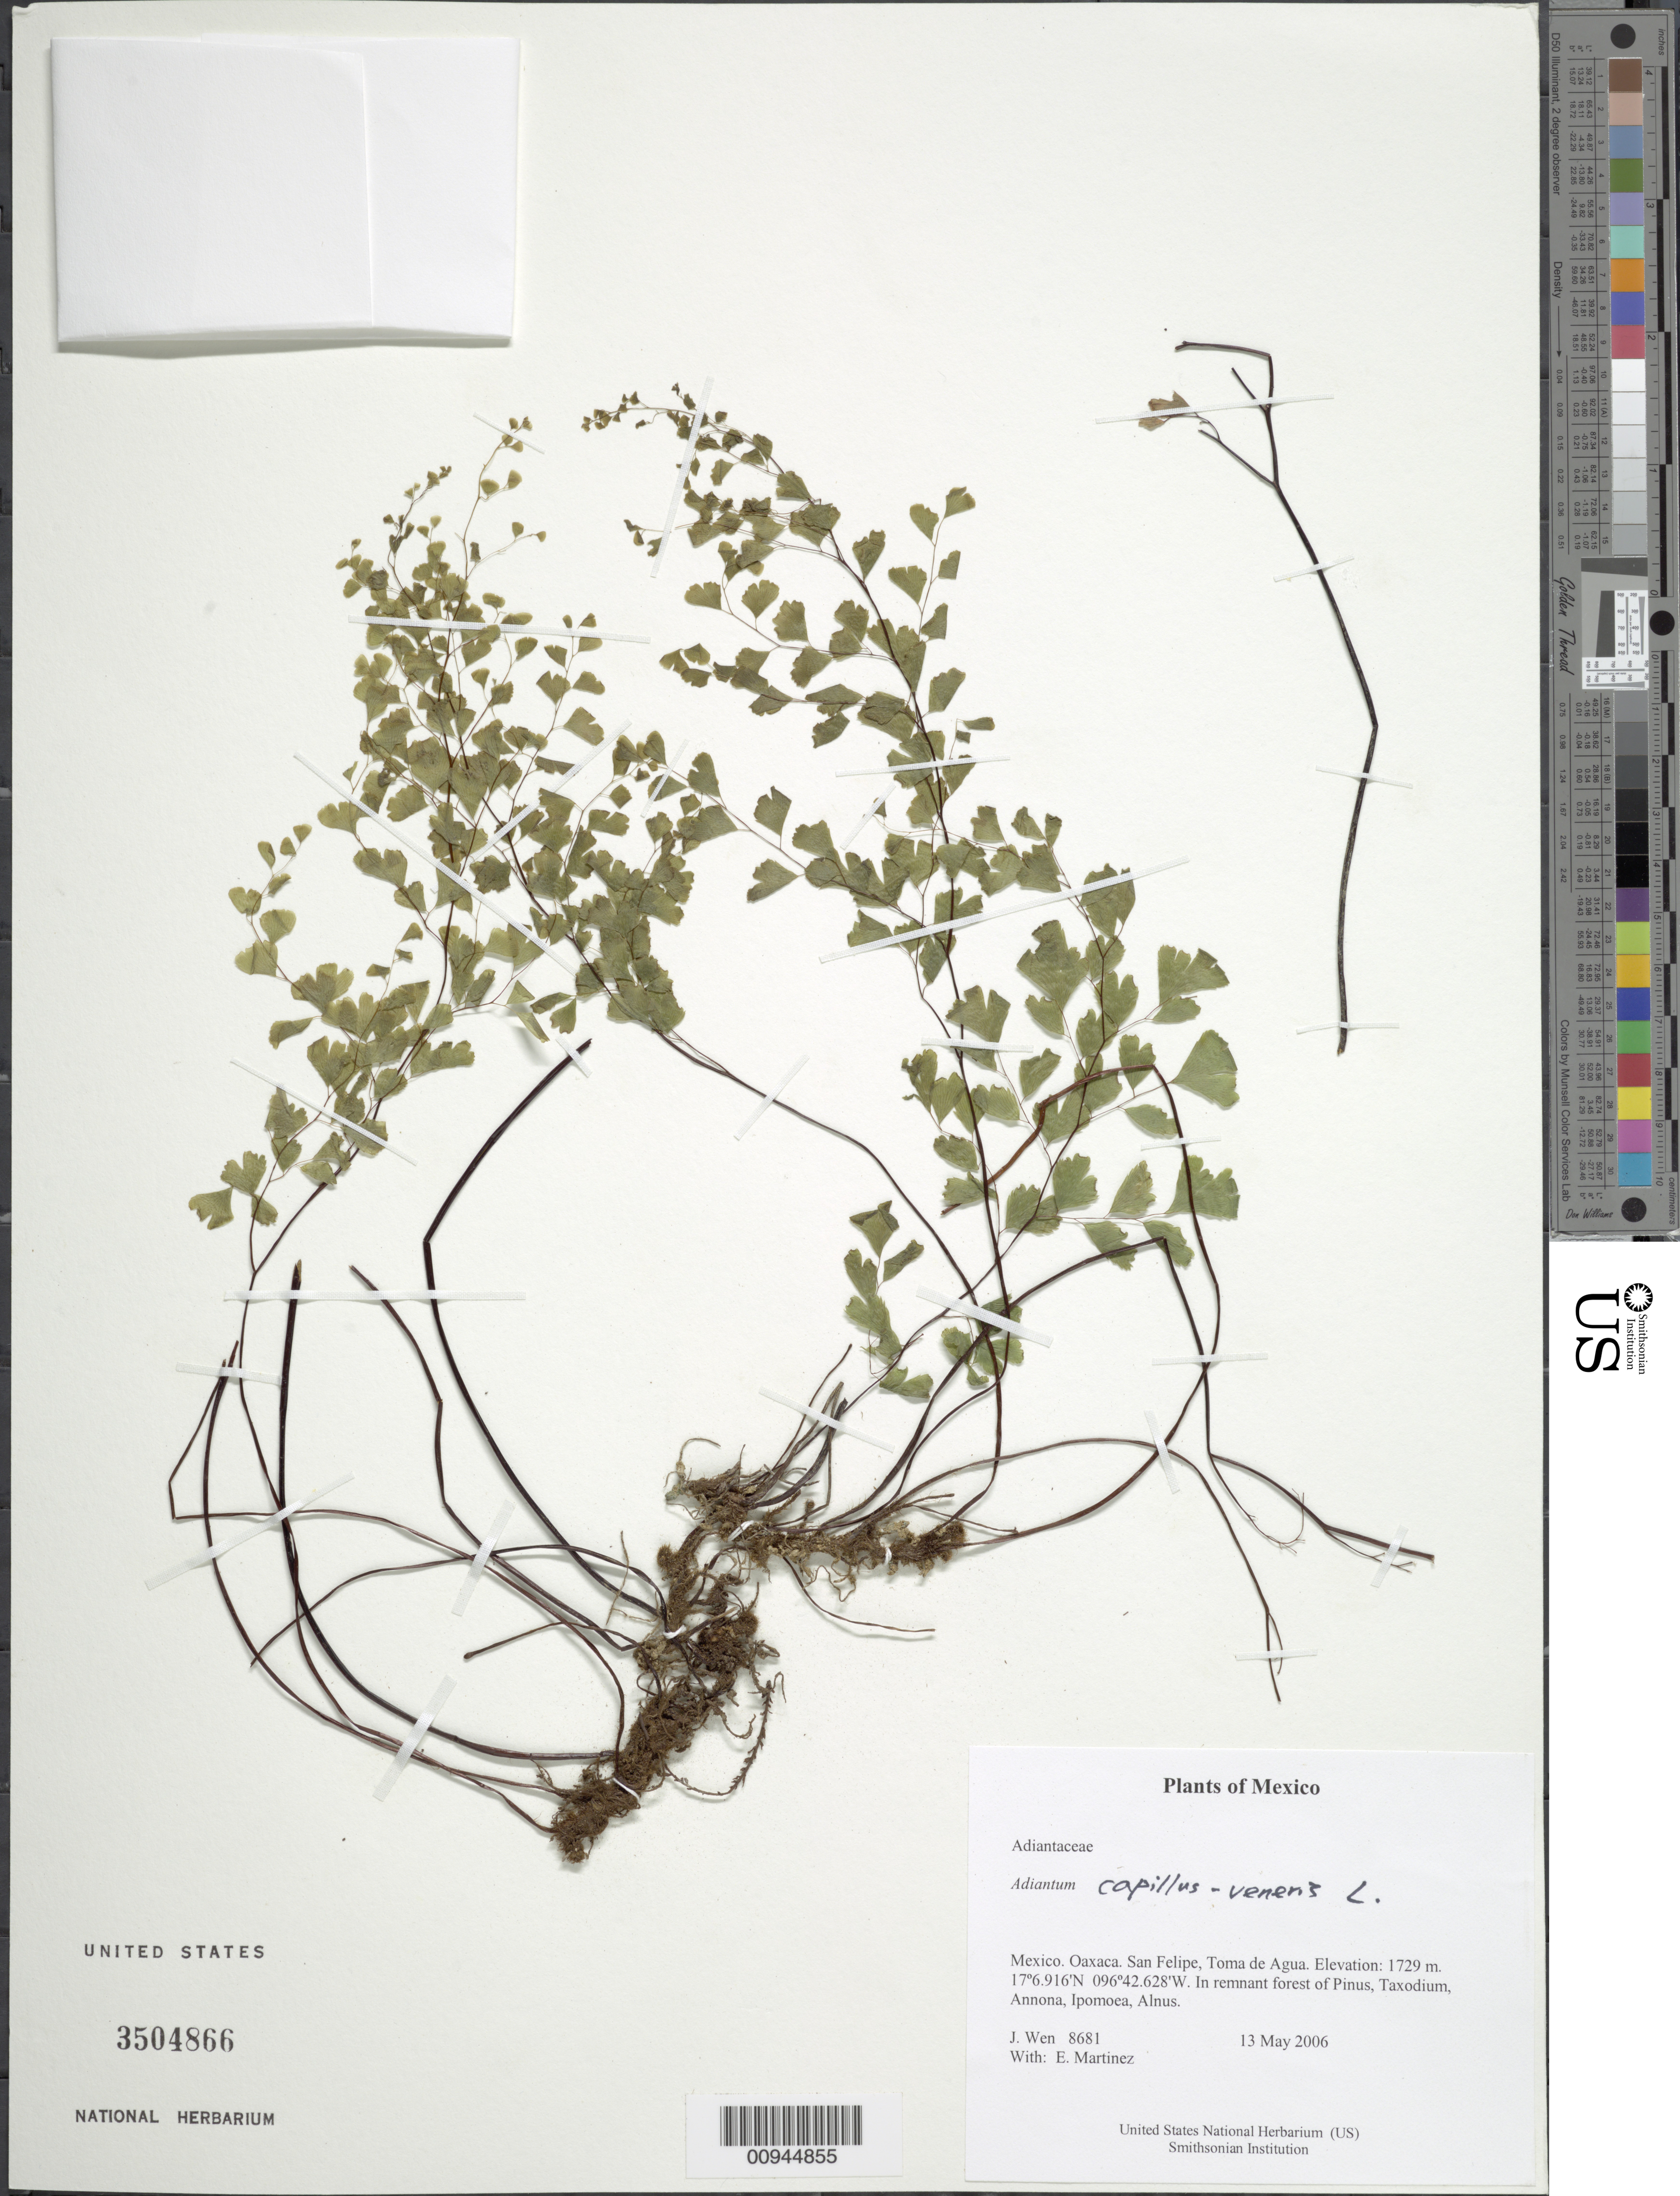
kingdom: Plantae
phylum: Tracheophyta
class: Polypodiopsida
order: Polypodiales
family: Pteridaceae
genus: Adiantum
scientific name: Adiantum capillus-veneris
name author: L.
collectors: J. Wen & E. Martínez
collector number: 8681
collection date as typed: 13 May 2006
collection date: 2006-05-13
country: Mexico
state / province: Oaxaca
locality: San Felipe, Toma de Agua.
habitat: In remnant forest of Pinus, Taxodium, Annona, Ipomoea, Alnus.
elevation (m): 1729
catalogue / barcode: US 3504866